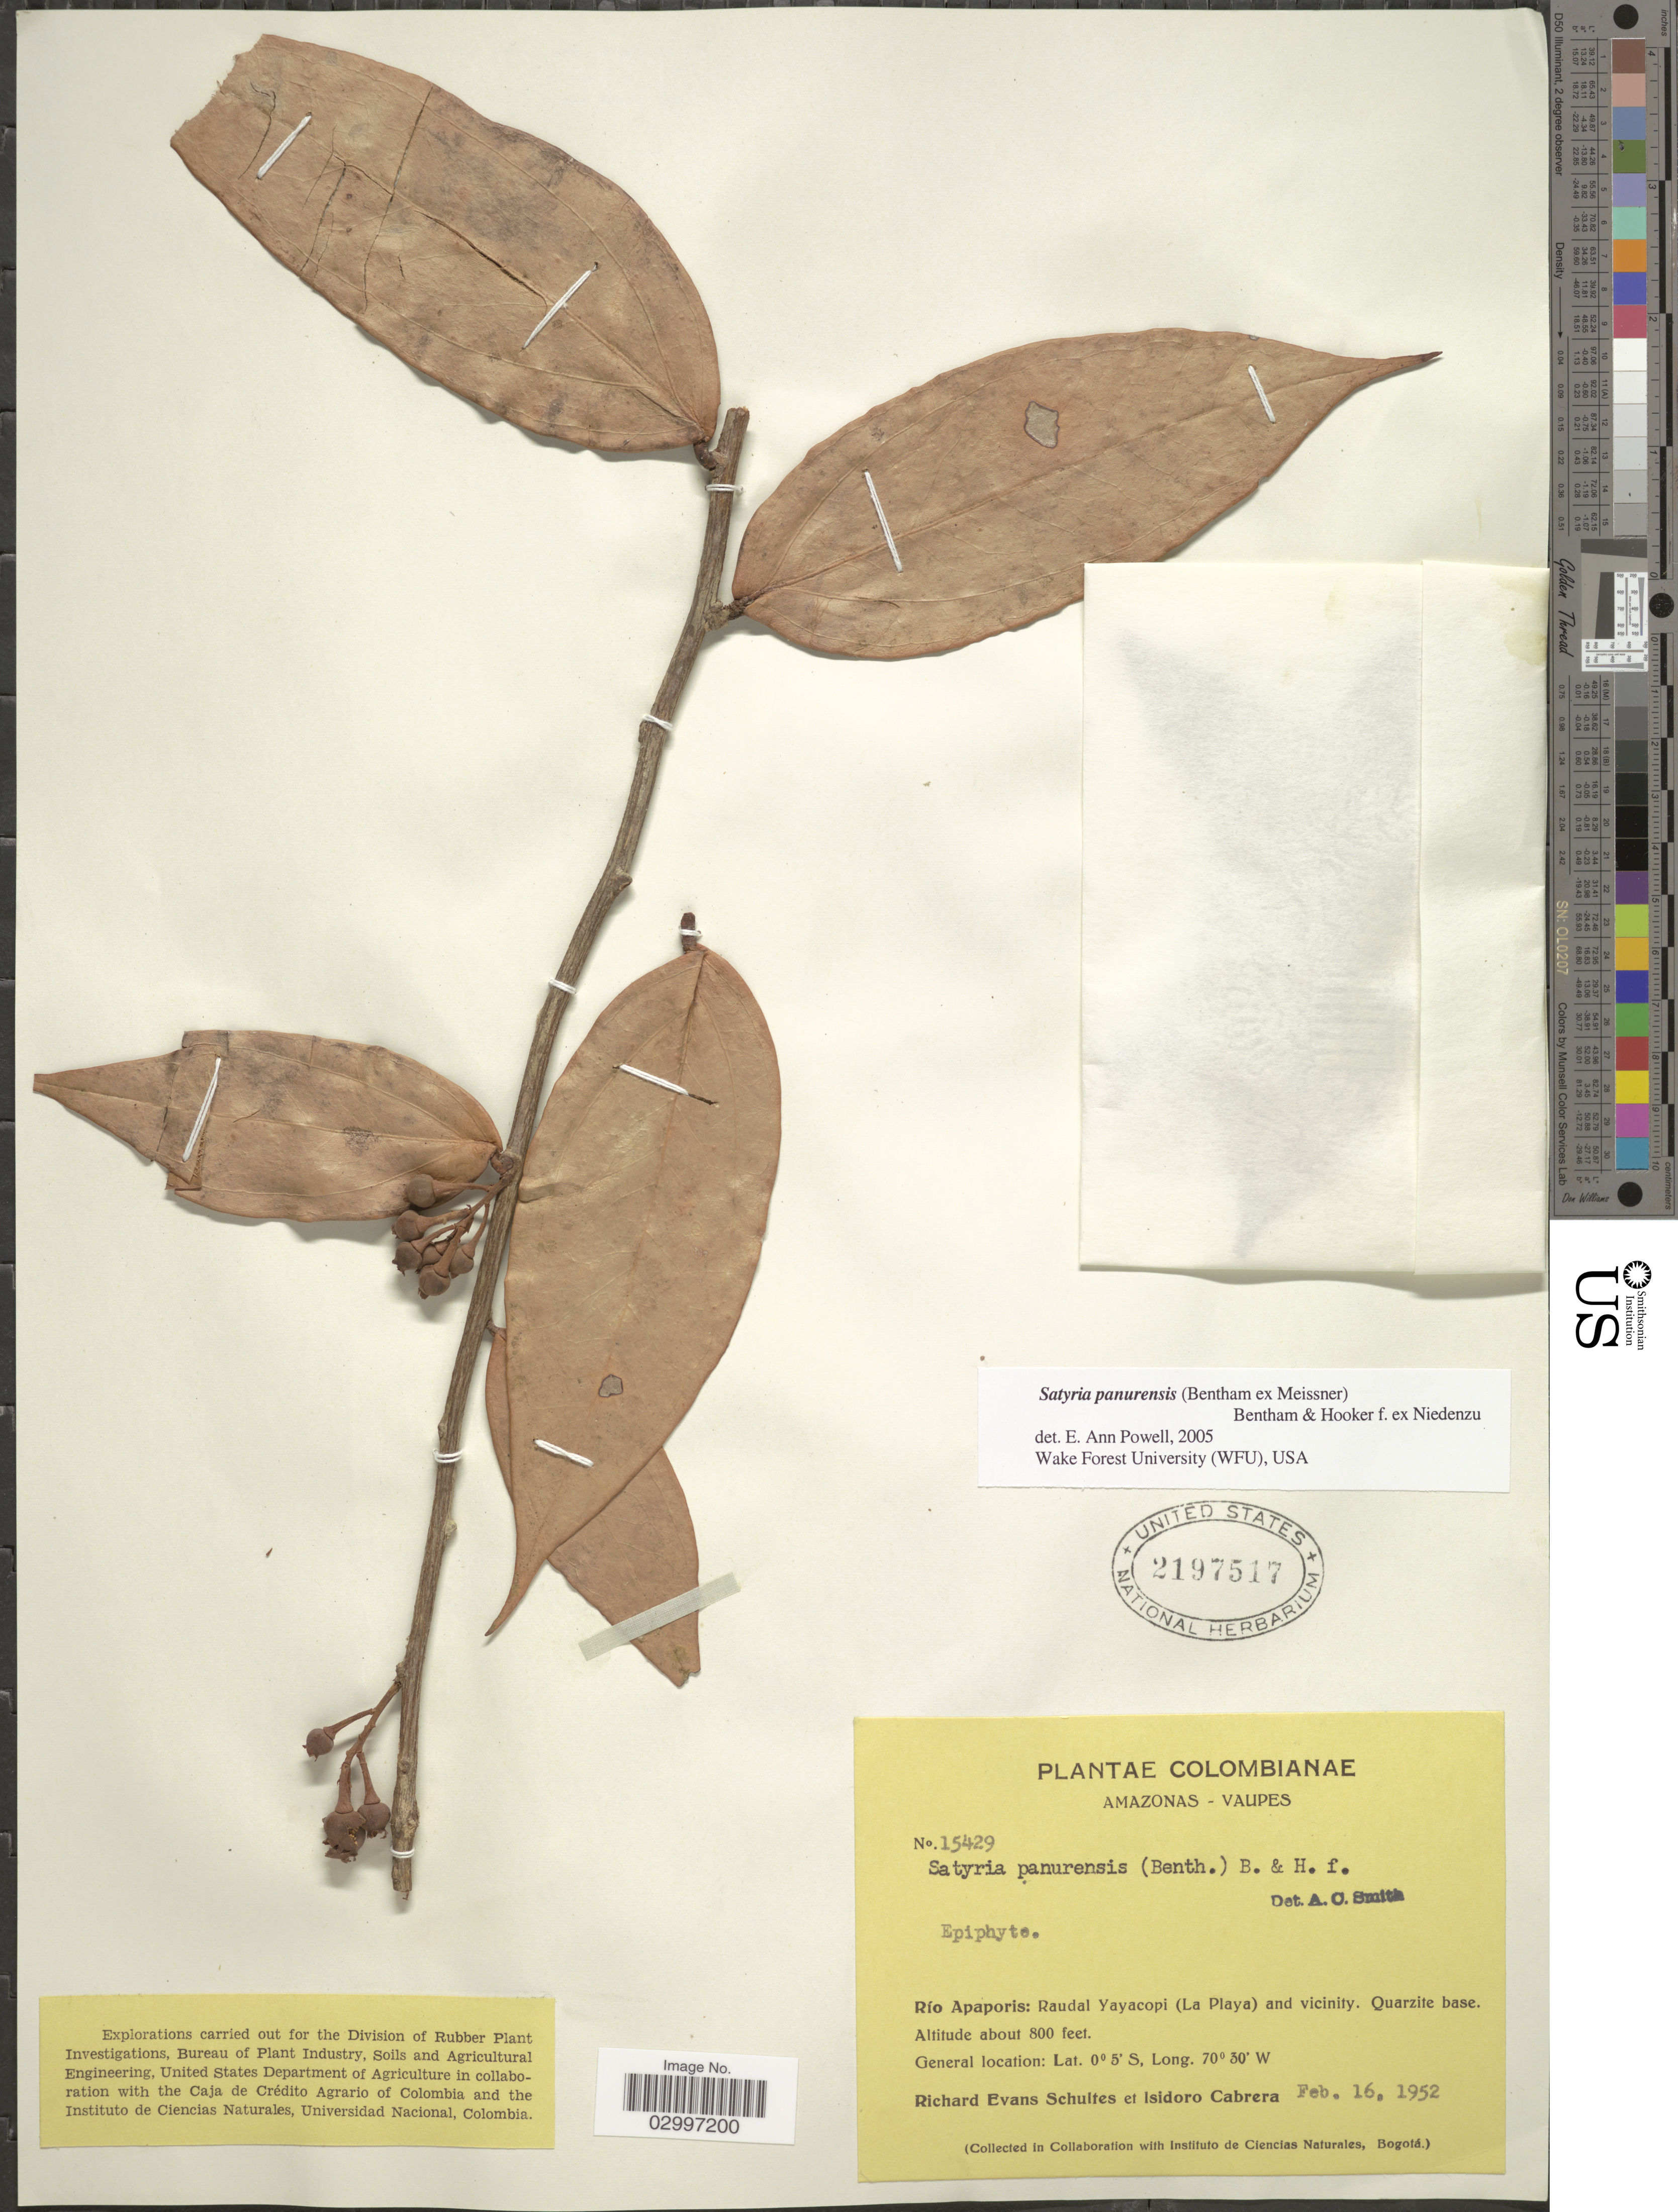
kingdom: Plantae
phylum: Tracheophyta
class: Magnoliopsida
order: Ericales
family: Ericaceae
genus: Satyria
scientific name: Satyria panurensis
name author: (Benth. ex Meisn.) Benth. & Hook. f. ex Nied.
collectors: R. E. Schultes & I. Cabrera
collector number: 15429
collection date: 1952-02-16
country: Colombia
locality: Amazonas-Vaupes, Río Apaporis: Raudal Yayacopi (La Playa) and vicinity.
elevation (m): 244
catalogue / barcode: US 2197517